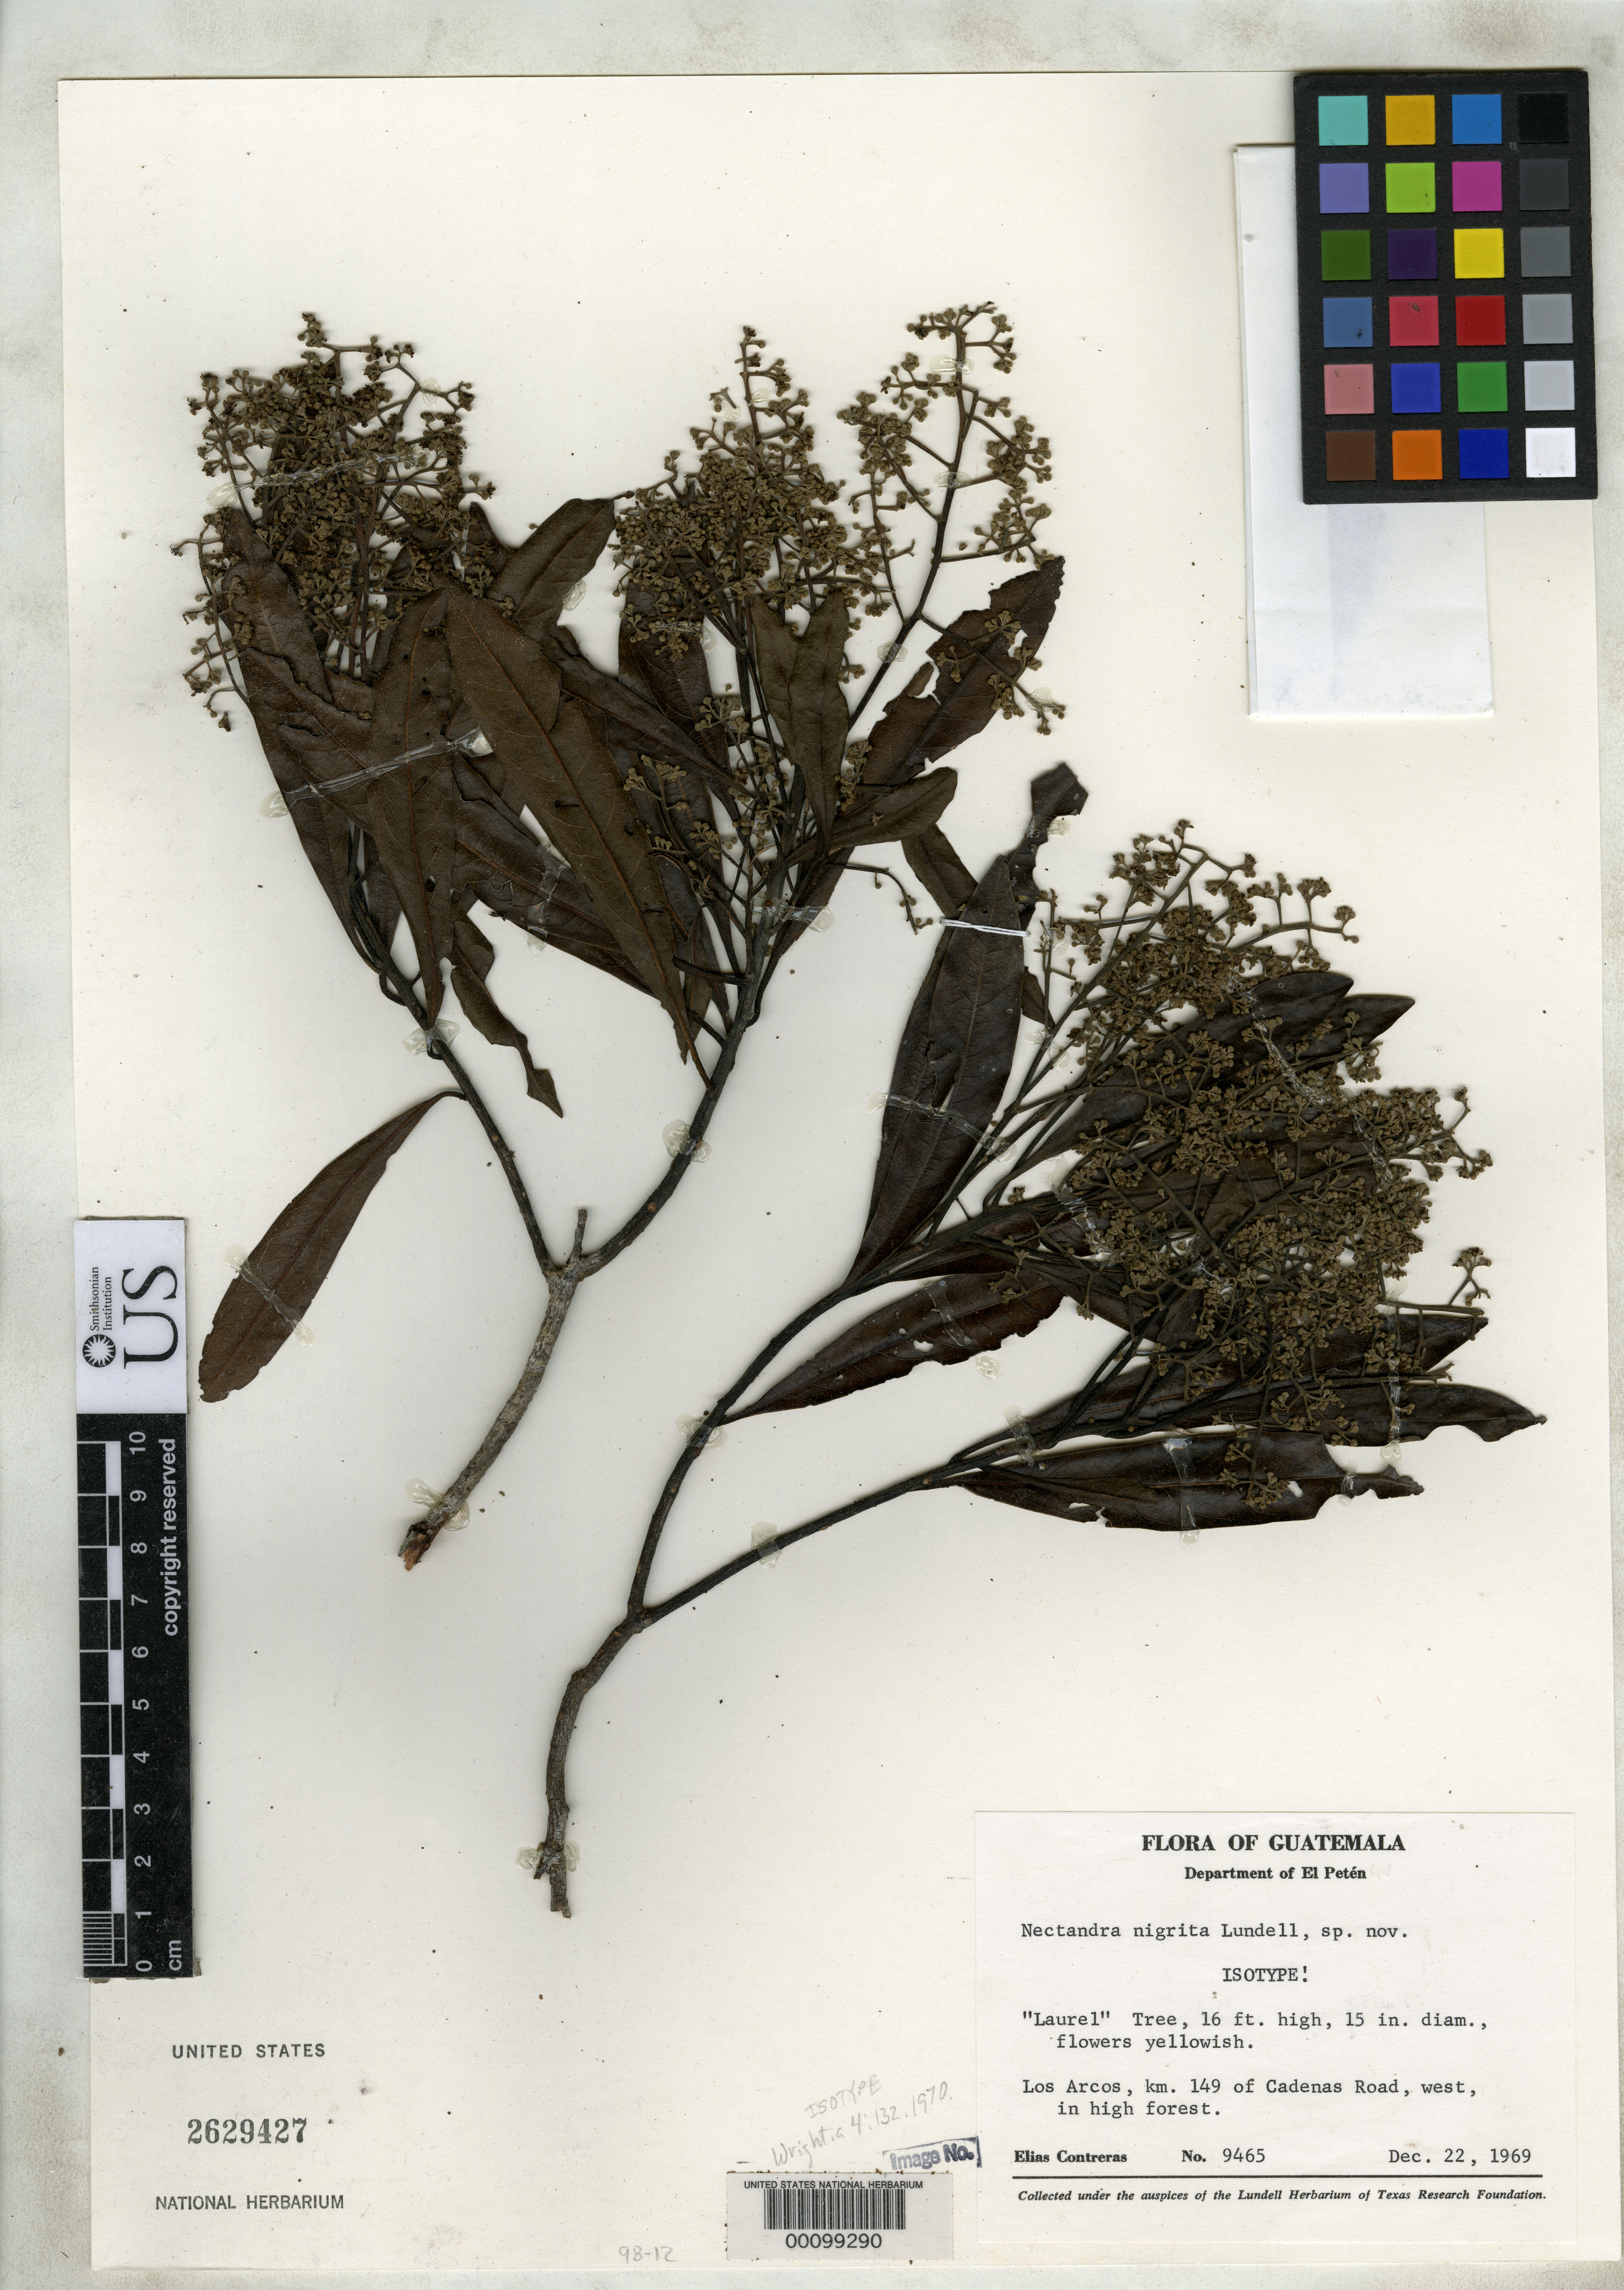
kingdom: Plantae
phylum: Tracheophyta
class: Magnoliopsida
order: Laurales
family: Lauraceae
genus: Nectandra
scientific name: Nectandra nigrita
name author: Lundell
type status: Isotype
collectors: E. Contreras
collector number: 9465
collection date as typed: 22 Dec 1969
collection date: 1969-12-22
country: Guatemala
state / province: El Petén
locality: Los Arcos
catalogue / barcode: US 2629427